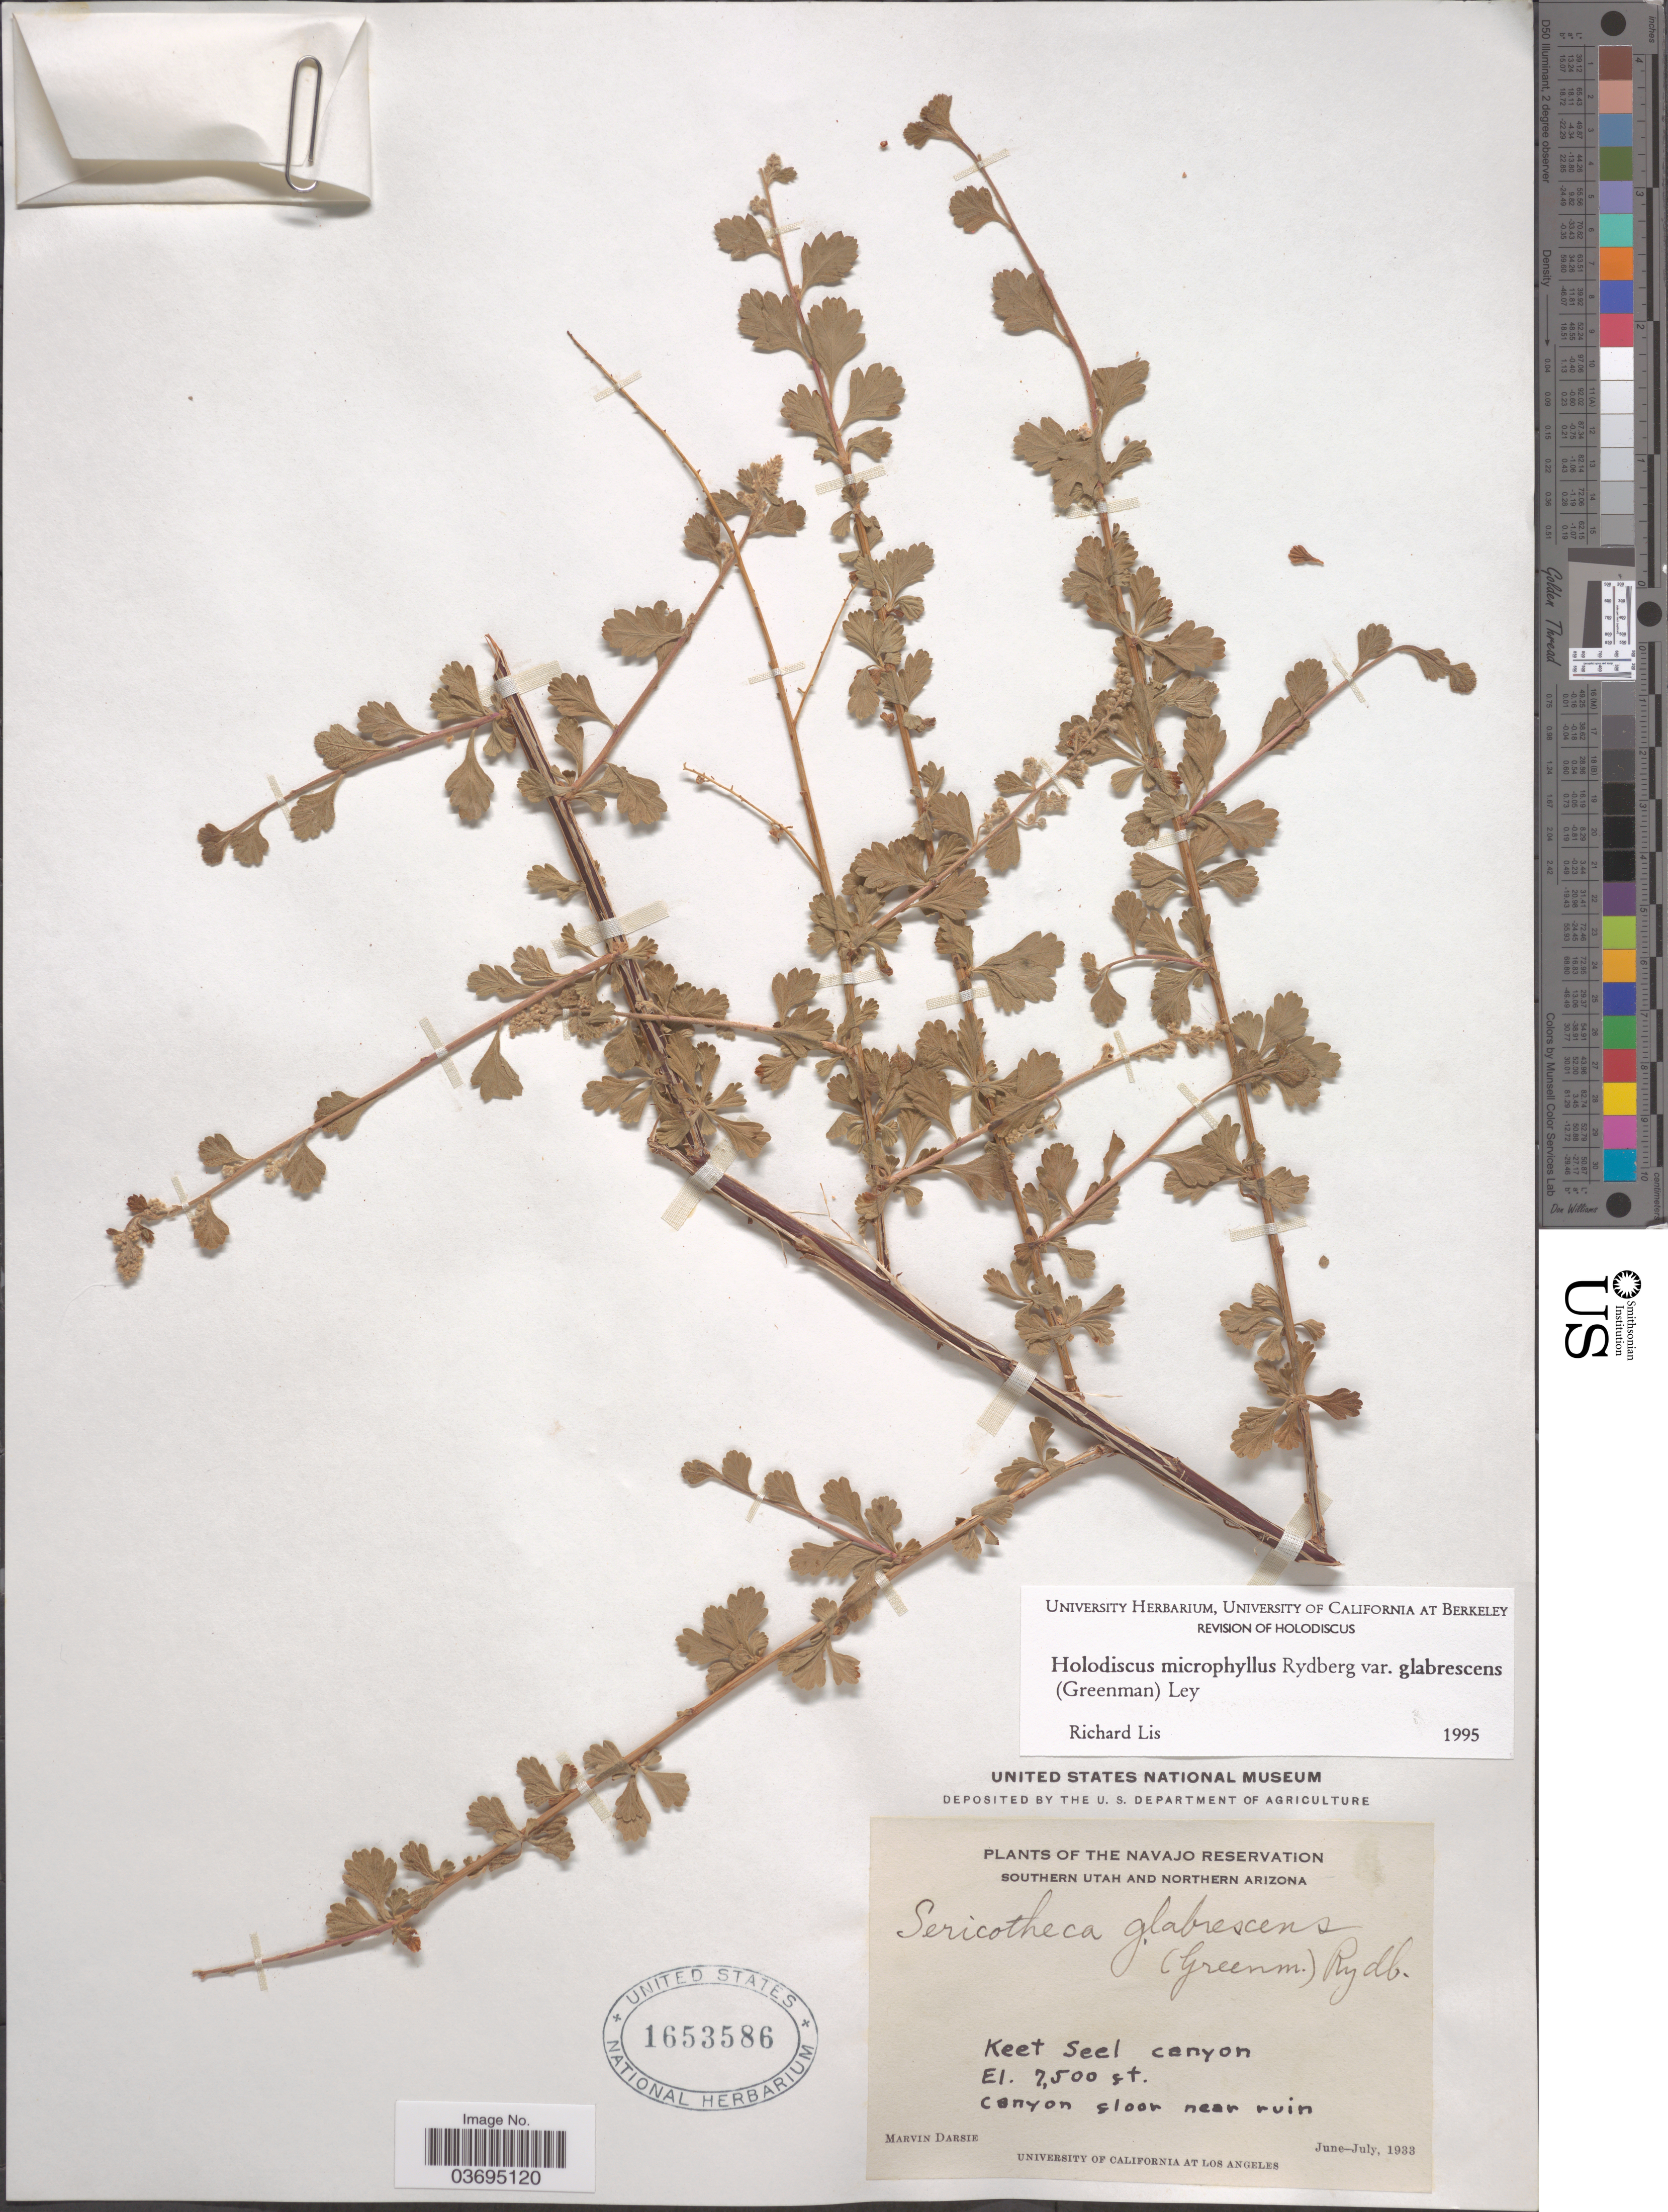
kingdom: Plantae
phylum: Tracheophyta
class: Magnoliopsida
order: Rosales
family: Rosaceae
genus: Holodiscus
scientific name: Holodiscus discolor var. glabrescens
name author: (Greenm.) Jeps.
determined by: Strong, Mark T., (BOT), Smithsonian Institution - National Museum of Natural History (UNITED STATES)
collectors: M. Darsie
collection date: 1933-06/1933-07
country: United States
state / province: Arizona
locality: The Navajo Reservation. Southern Utah and Northern Arizona. Keet Seel Canyon.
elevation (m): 2286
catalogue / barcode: US 1653586